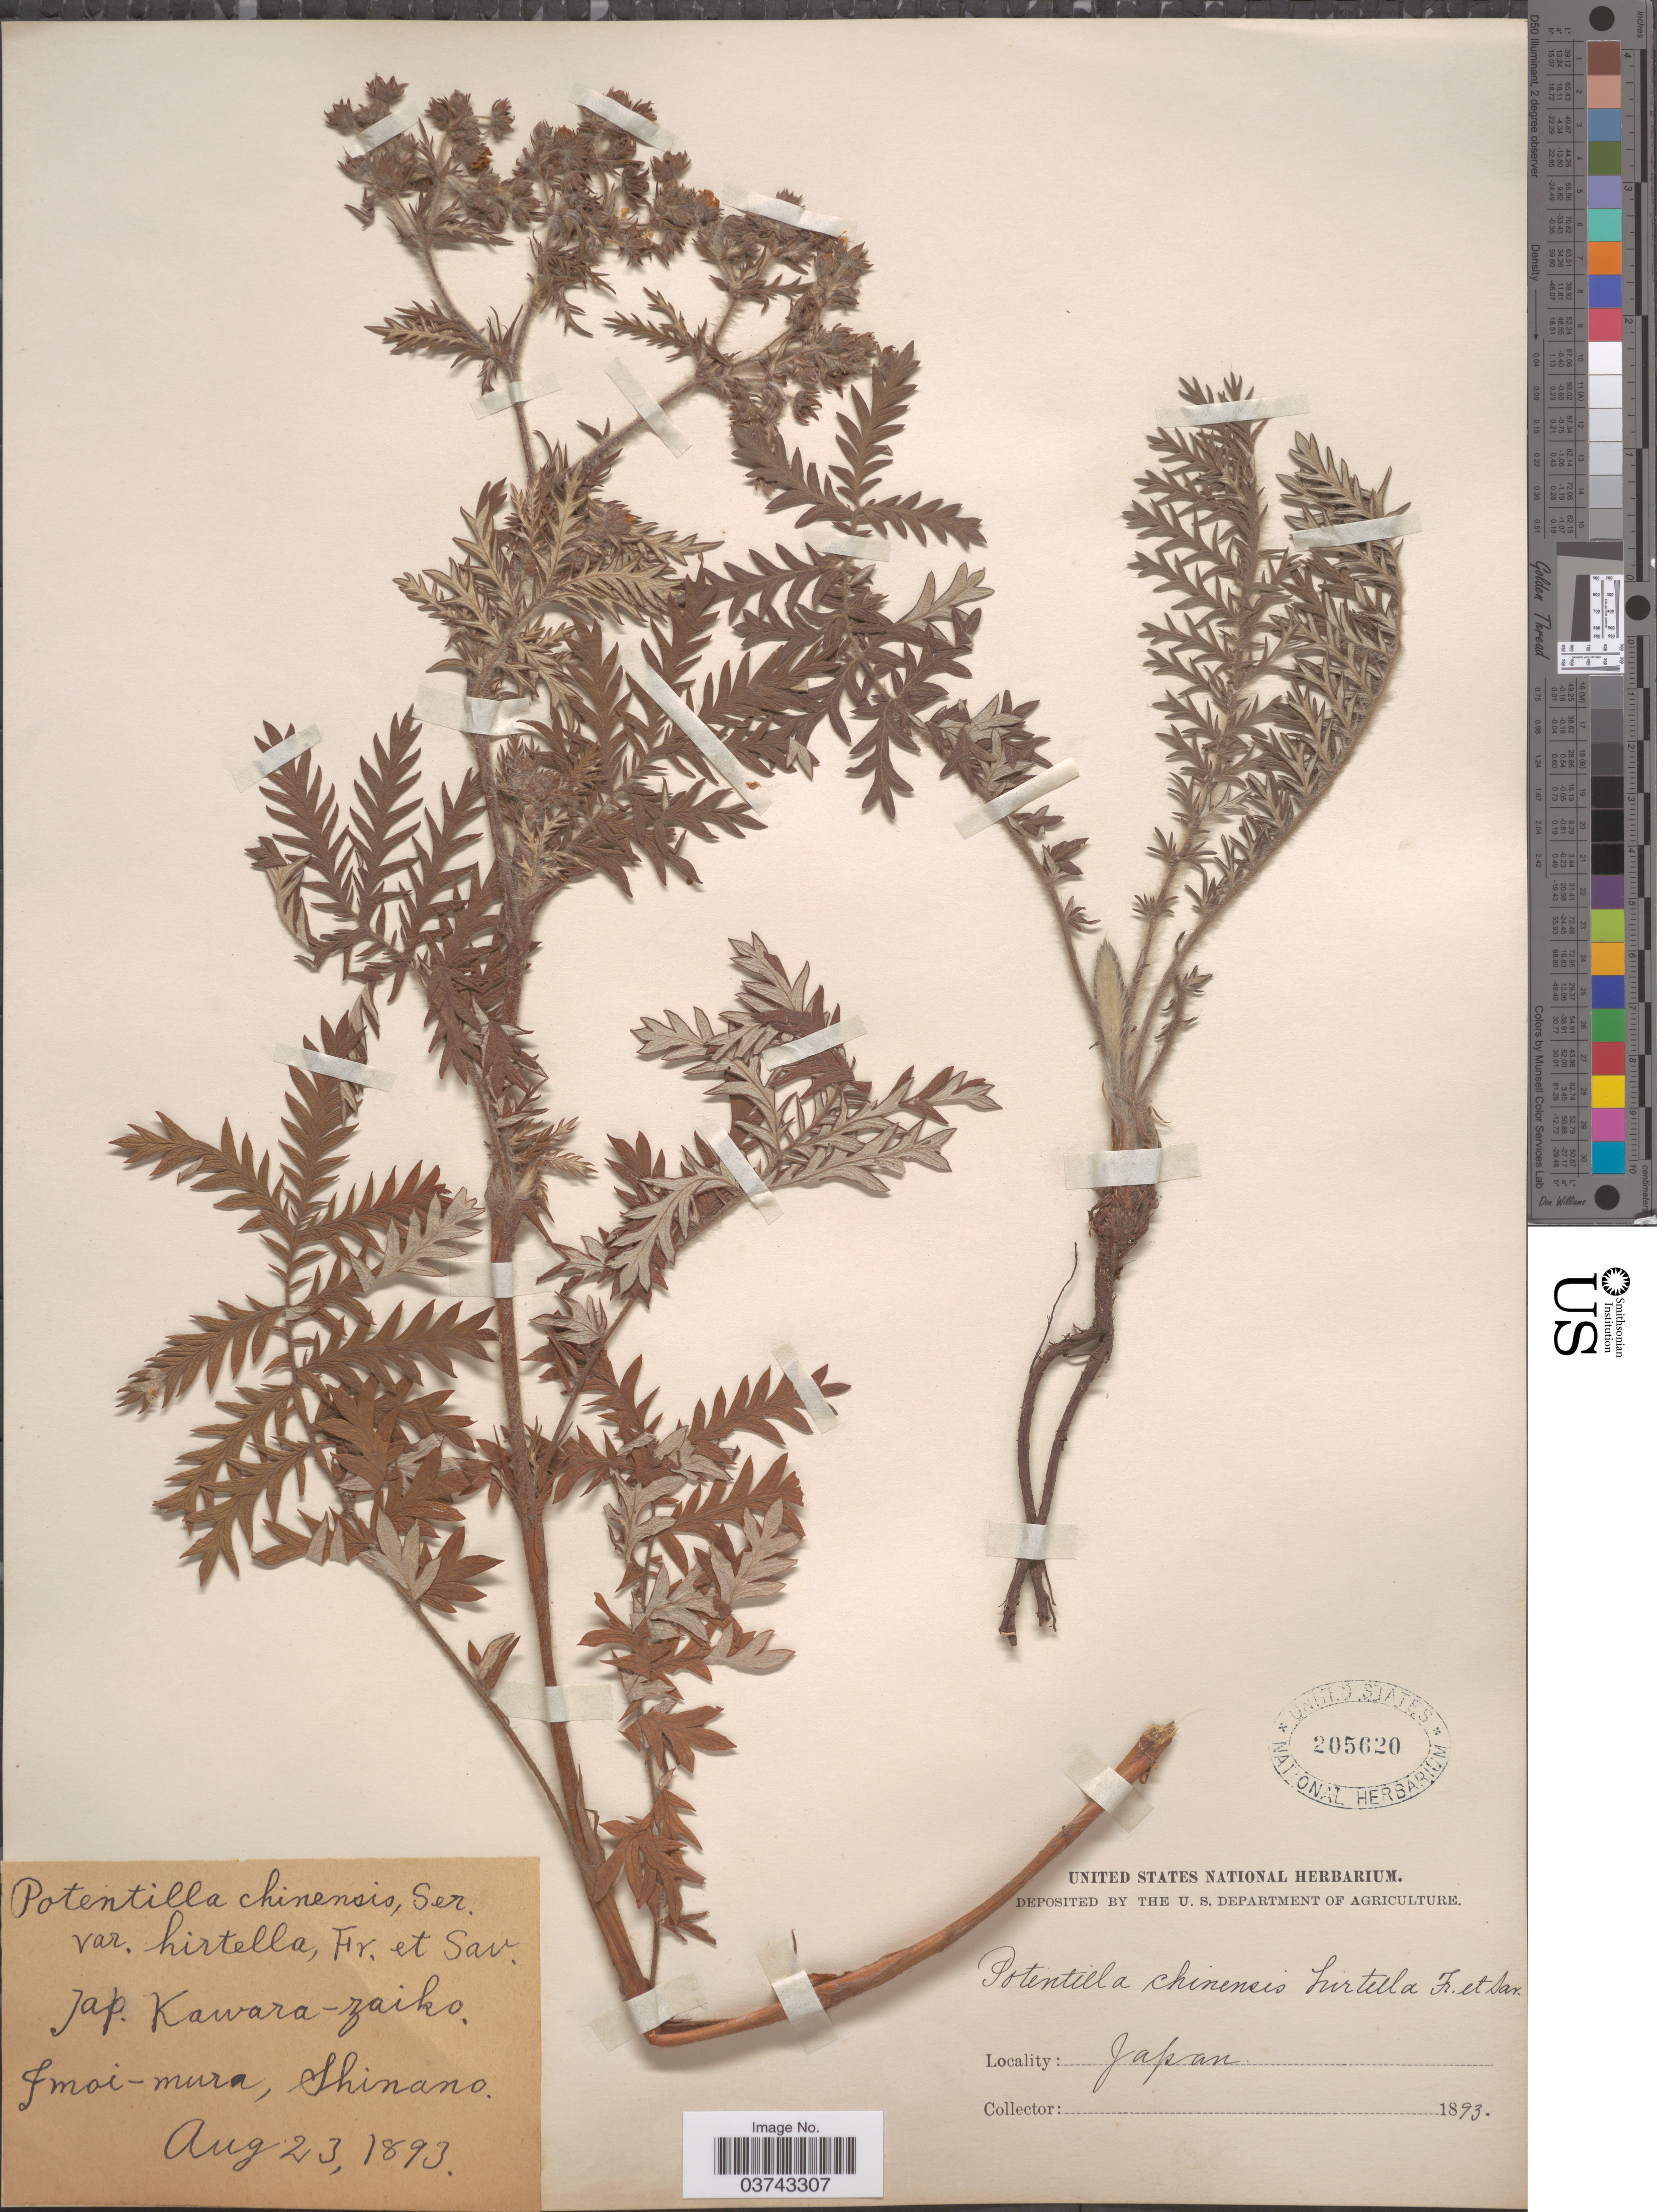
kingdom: Plantae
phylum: Tracheophyta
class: Magnoliopsida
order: Rosales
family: Rosaceae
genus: Potentilla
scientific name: Potentilla chinensis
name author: Ser.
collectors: ex herb. United States National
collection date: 1893-08-23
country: Japan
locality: Imoi-mura, Shinano.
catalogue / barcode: US 205620